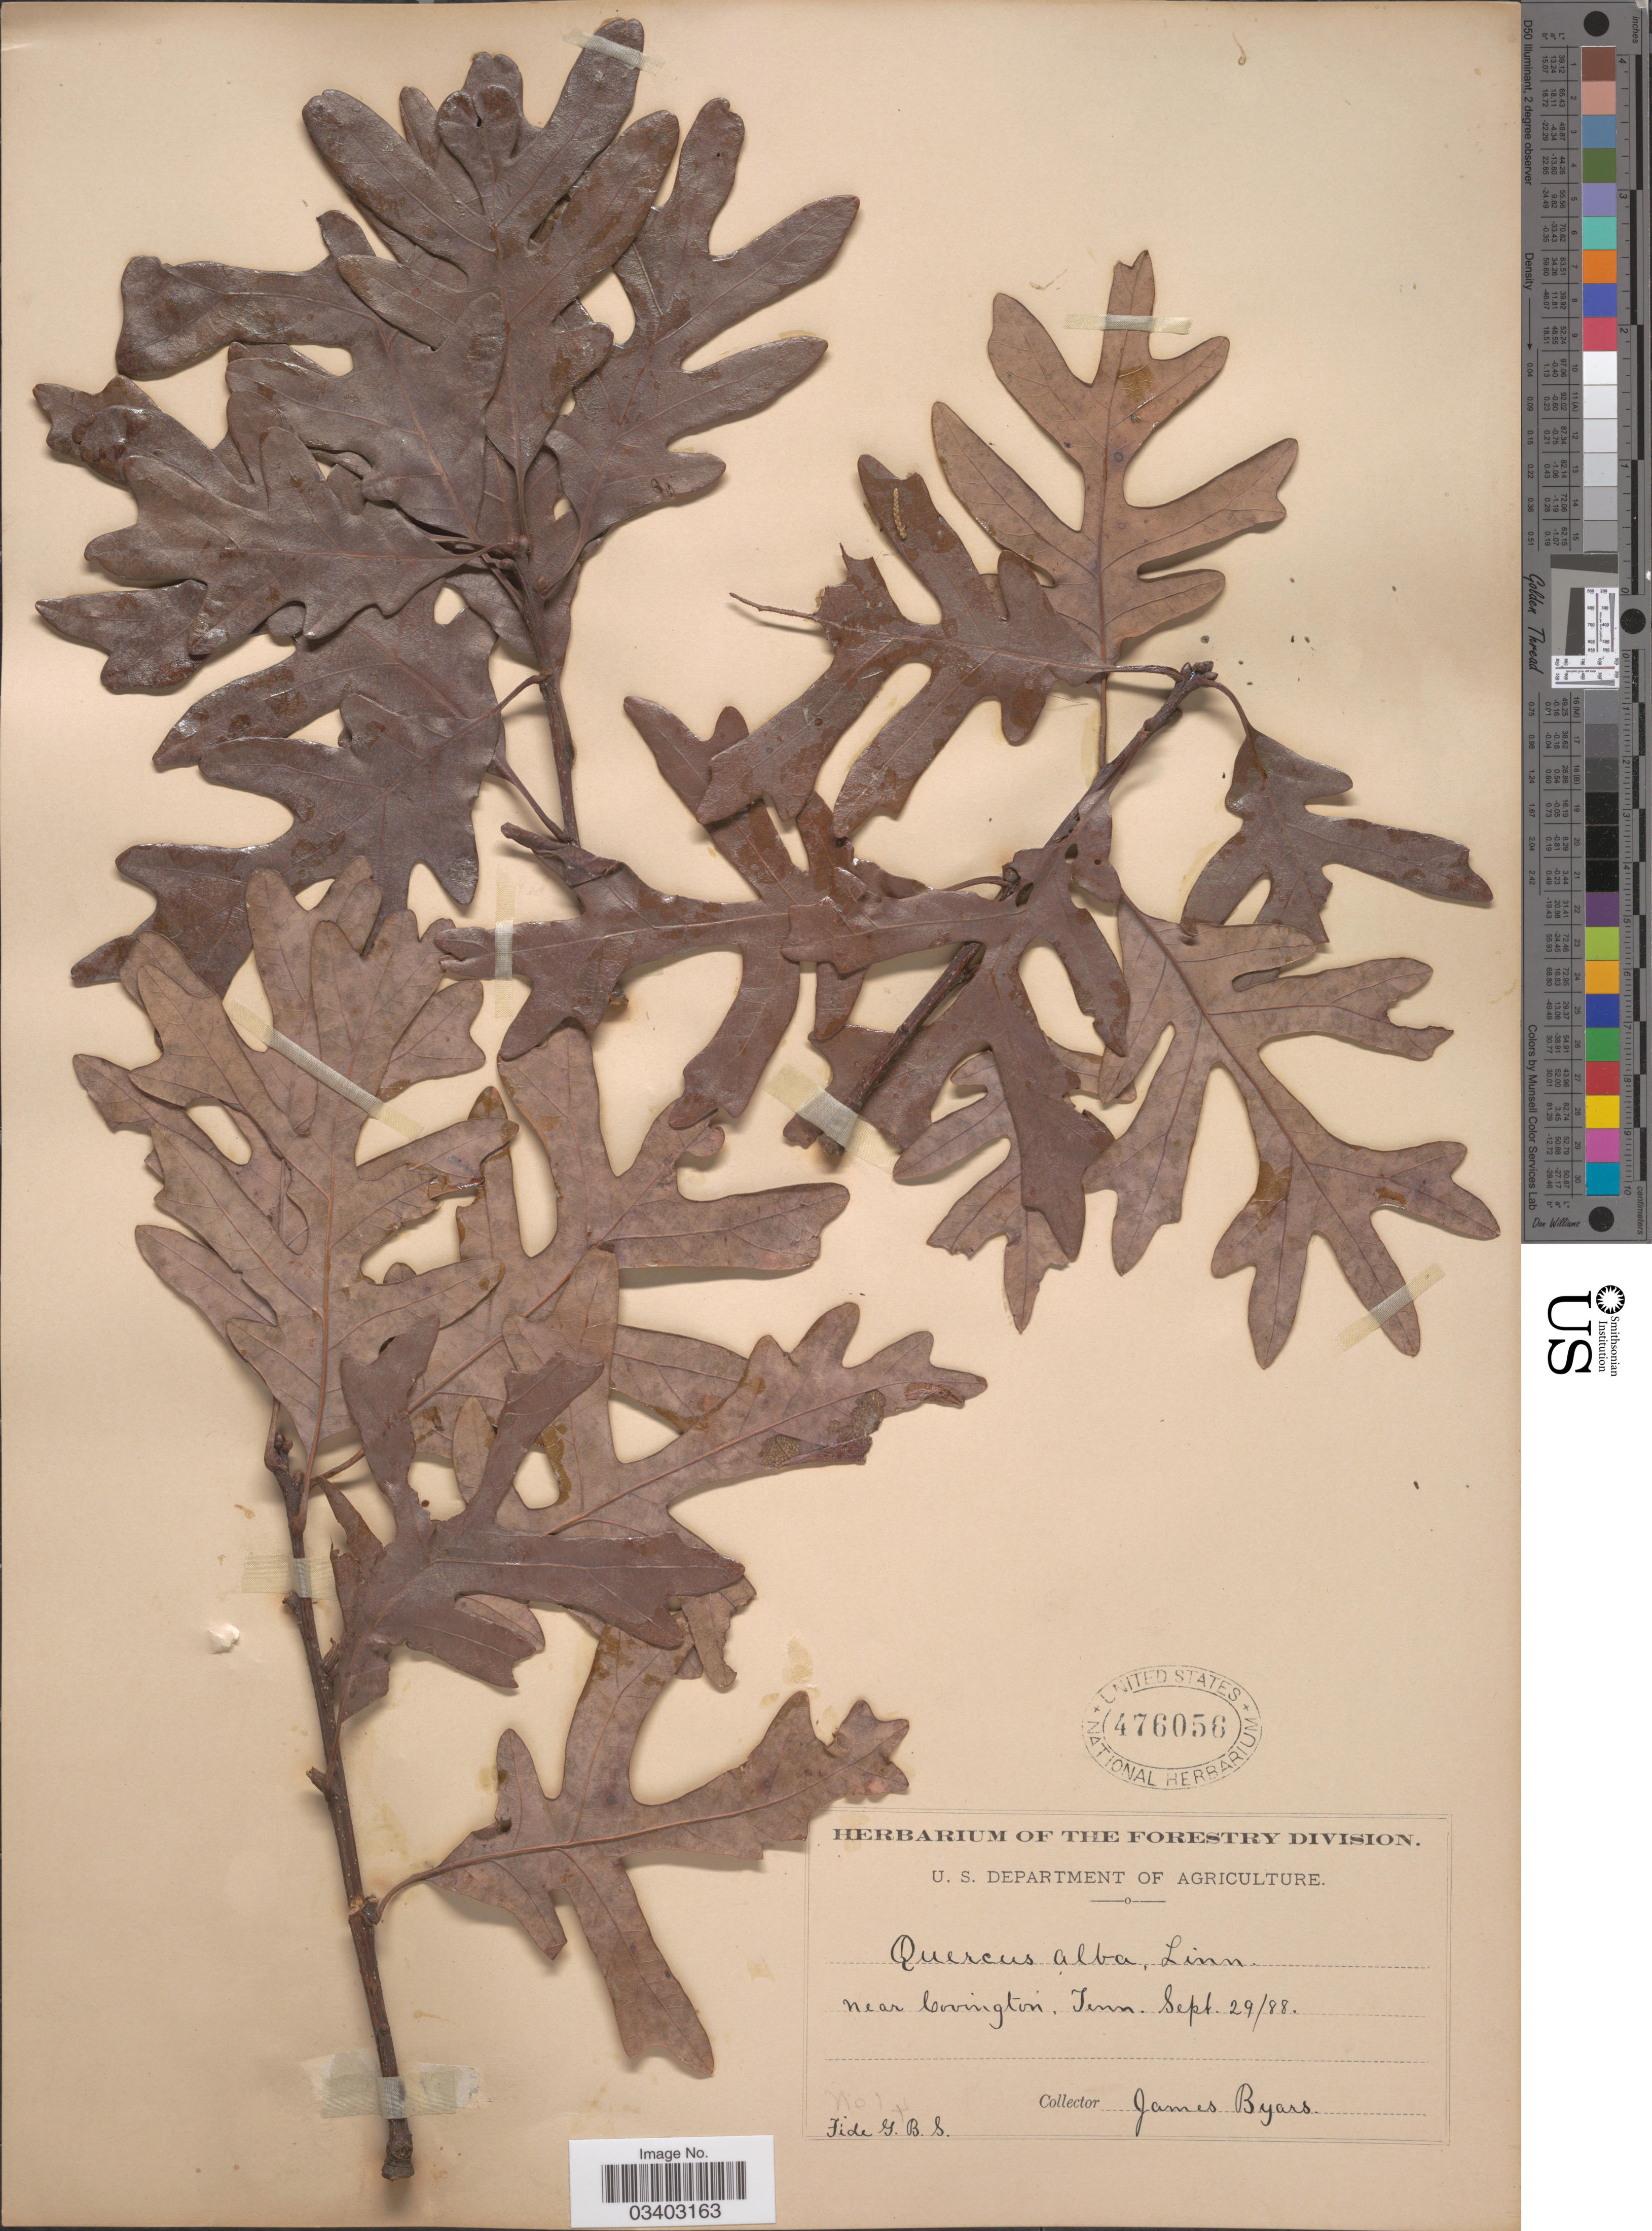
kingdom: Plantae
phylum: Tracheophyta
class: Magnoliopsida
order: Fagales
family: Fagaceae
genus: Quercus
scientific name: Quercus alba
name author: L.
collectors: J. Byars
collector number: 14*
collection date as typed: Transcribed d/m/y: 29/9/88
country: United States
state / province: Tennessee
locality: Near Covington.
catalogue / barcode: US 476056